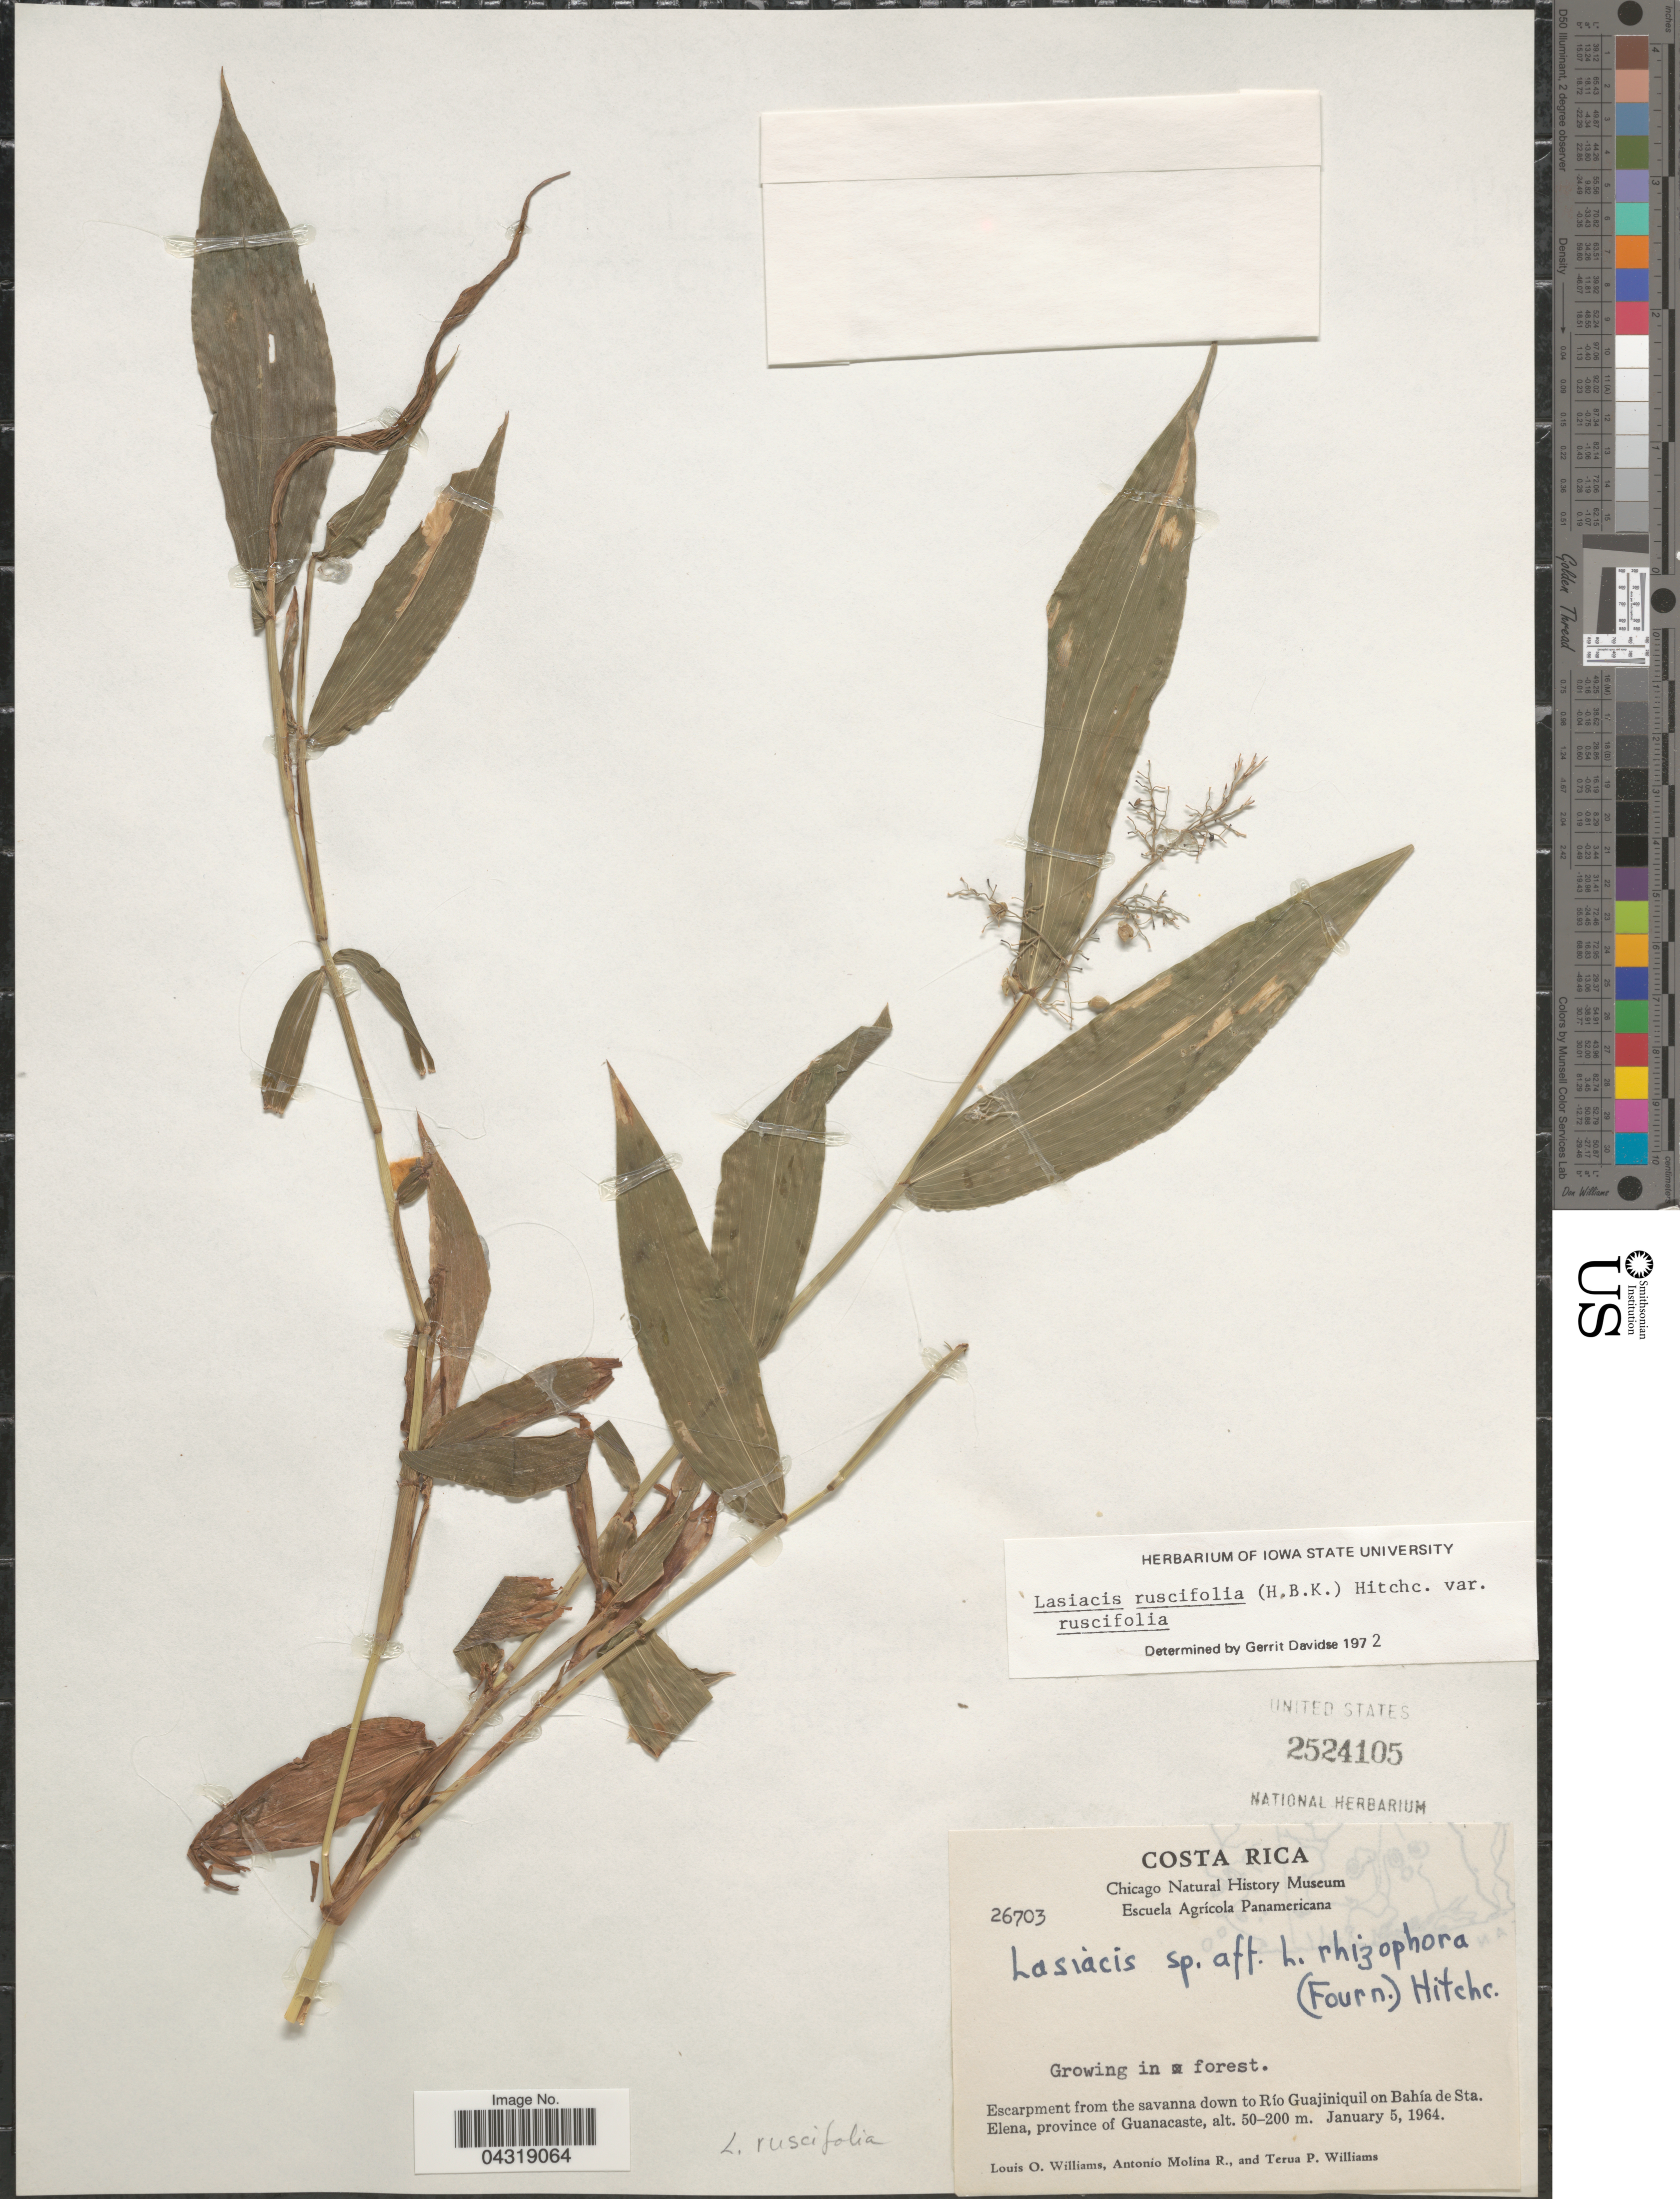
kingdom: Plantae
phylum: Tracheophyta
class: Liliopsida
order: Poales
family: Poaceae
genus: Lasiacis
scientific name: Lasiacis ruscifolia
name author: (Kunth) Hitchc.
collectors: L. O. Williams, A. Molina R. & T. Williams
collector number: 26703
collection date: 1964-01-05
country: Costa Rica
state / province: Guanacaste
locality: Escarpment from the savanna down to Río Guajiniquil on Bahía de Sta. Elena.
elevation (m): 50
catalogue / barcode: US 2524105